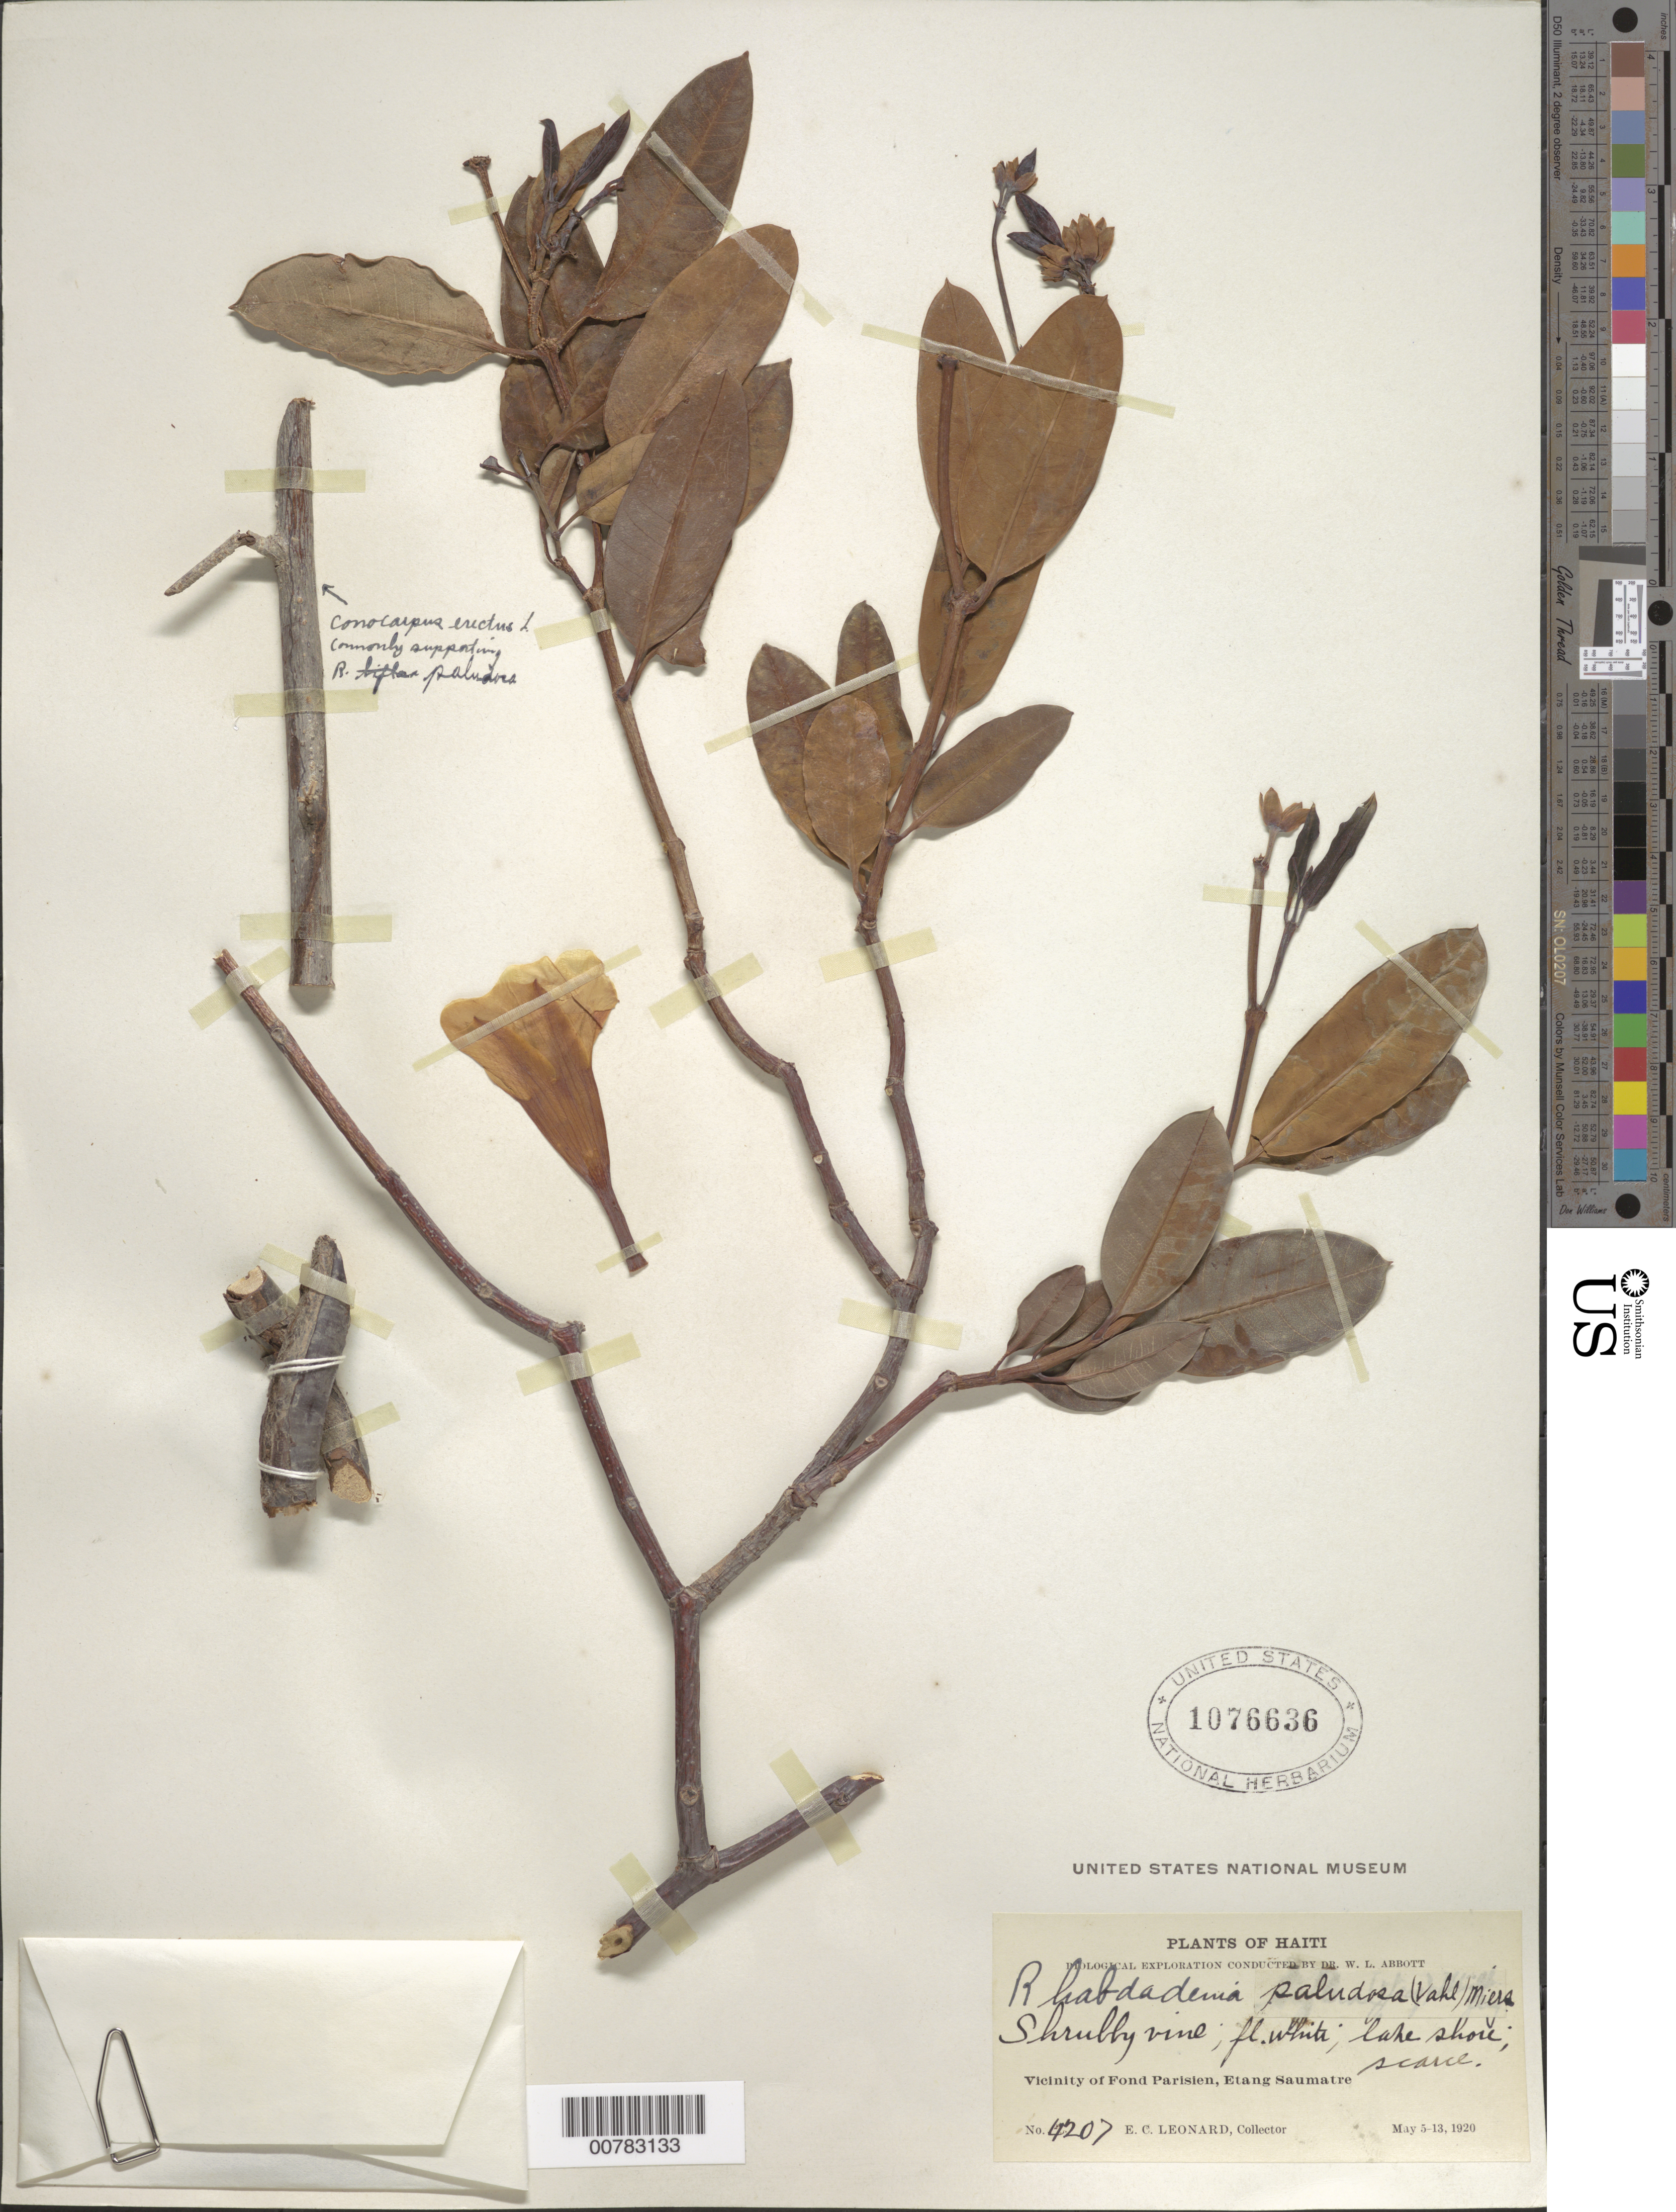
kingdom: Plantae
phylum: Tracheophyta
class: Magnoliopsida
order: Gentianales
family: Apocynaceae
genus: Rhabdadenia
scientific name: Rhabdadenia biflora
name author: (Jacq.) Müll. Arg.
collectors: E. C. Leonard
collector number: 4207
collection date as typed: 05 May 1920 to 13 May 1920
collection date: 1920-05-05/1920-05-13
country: Haiti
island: Hispaniola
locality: Etang Saumatre, vicinity of Fond Parisien.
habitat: Lake shore.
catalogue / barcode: US 1076636